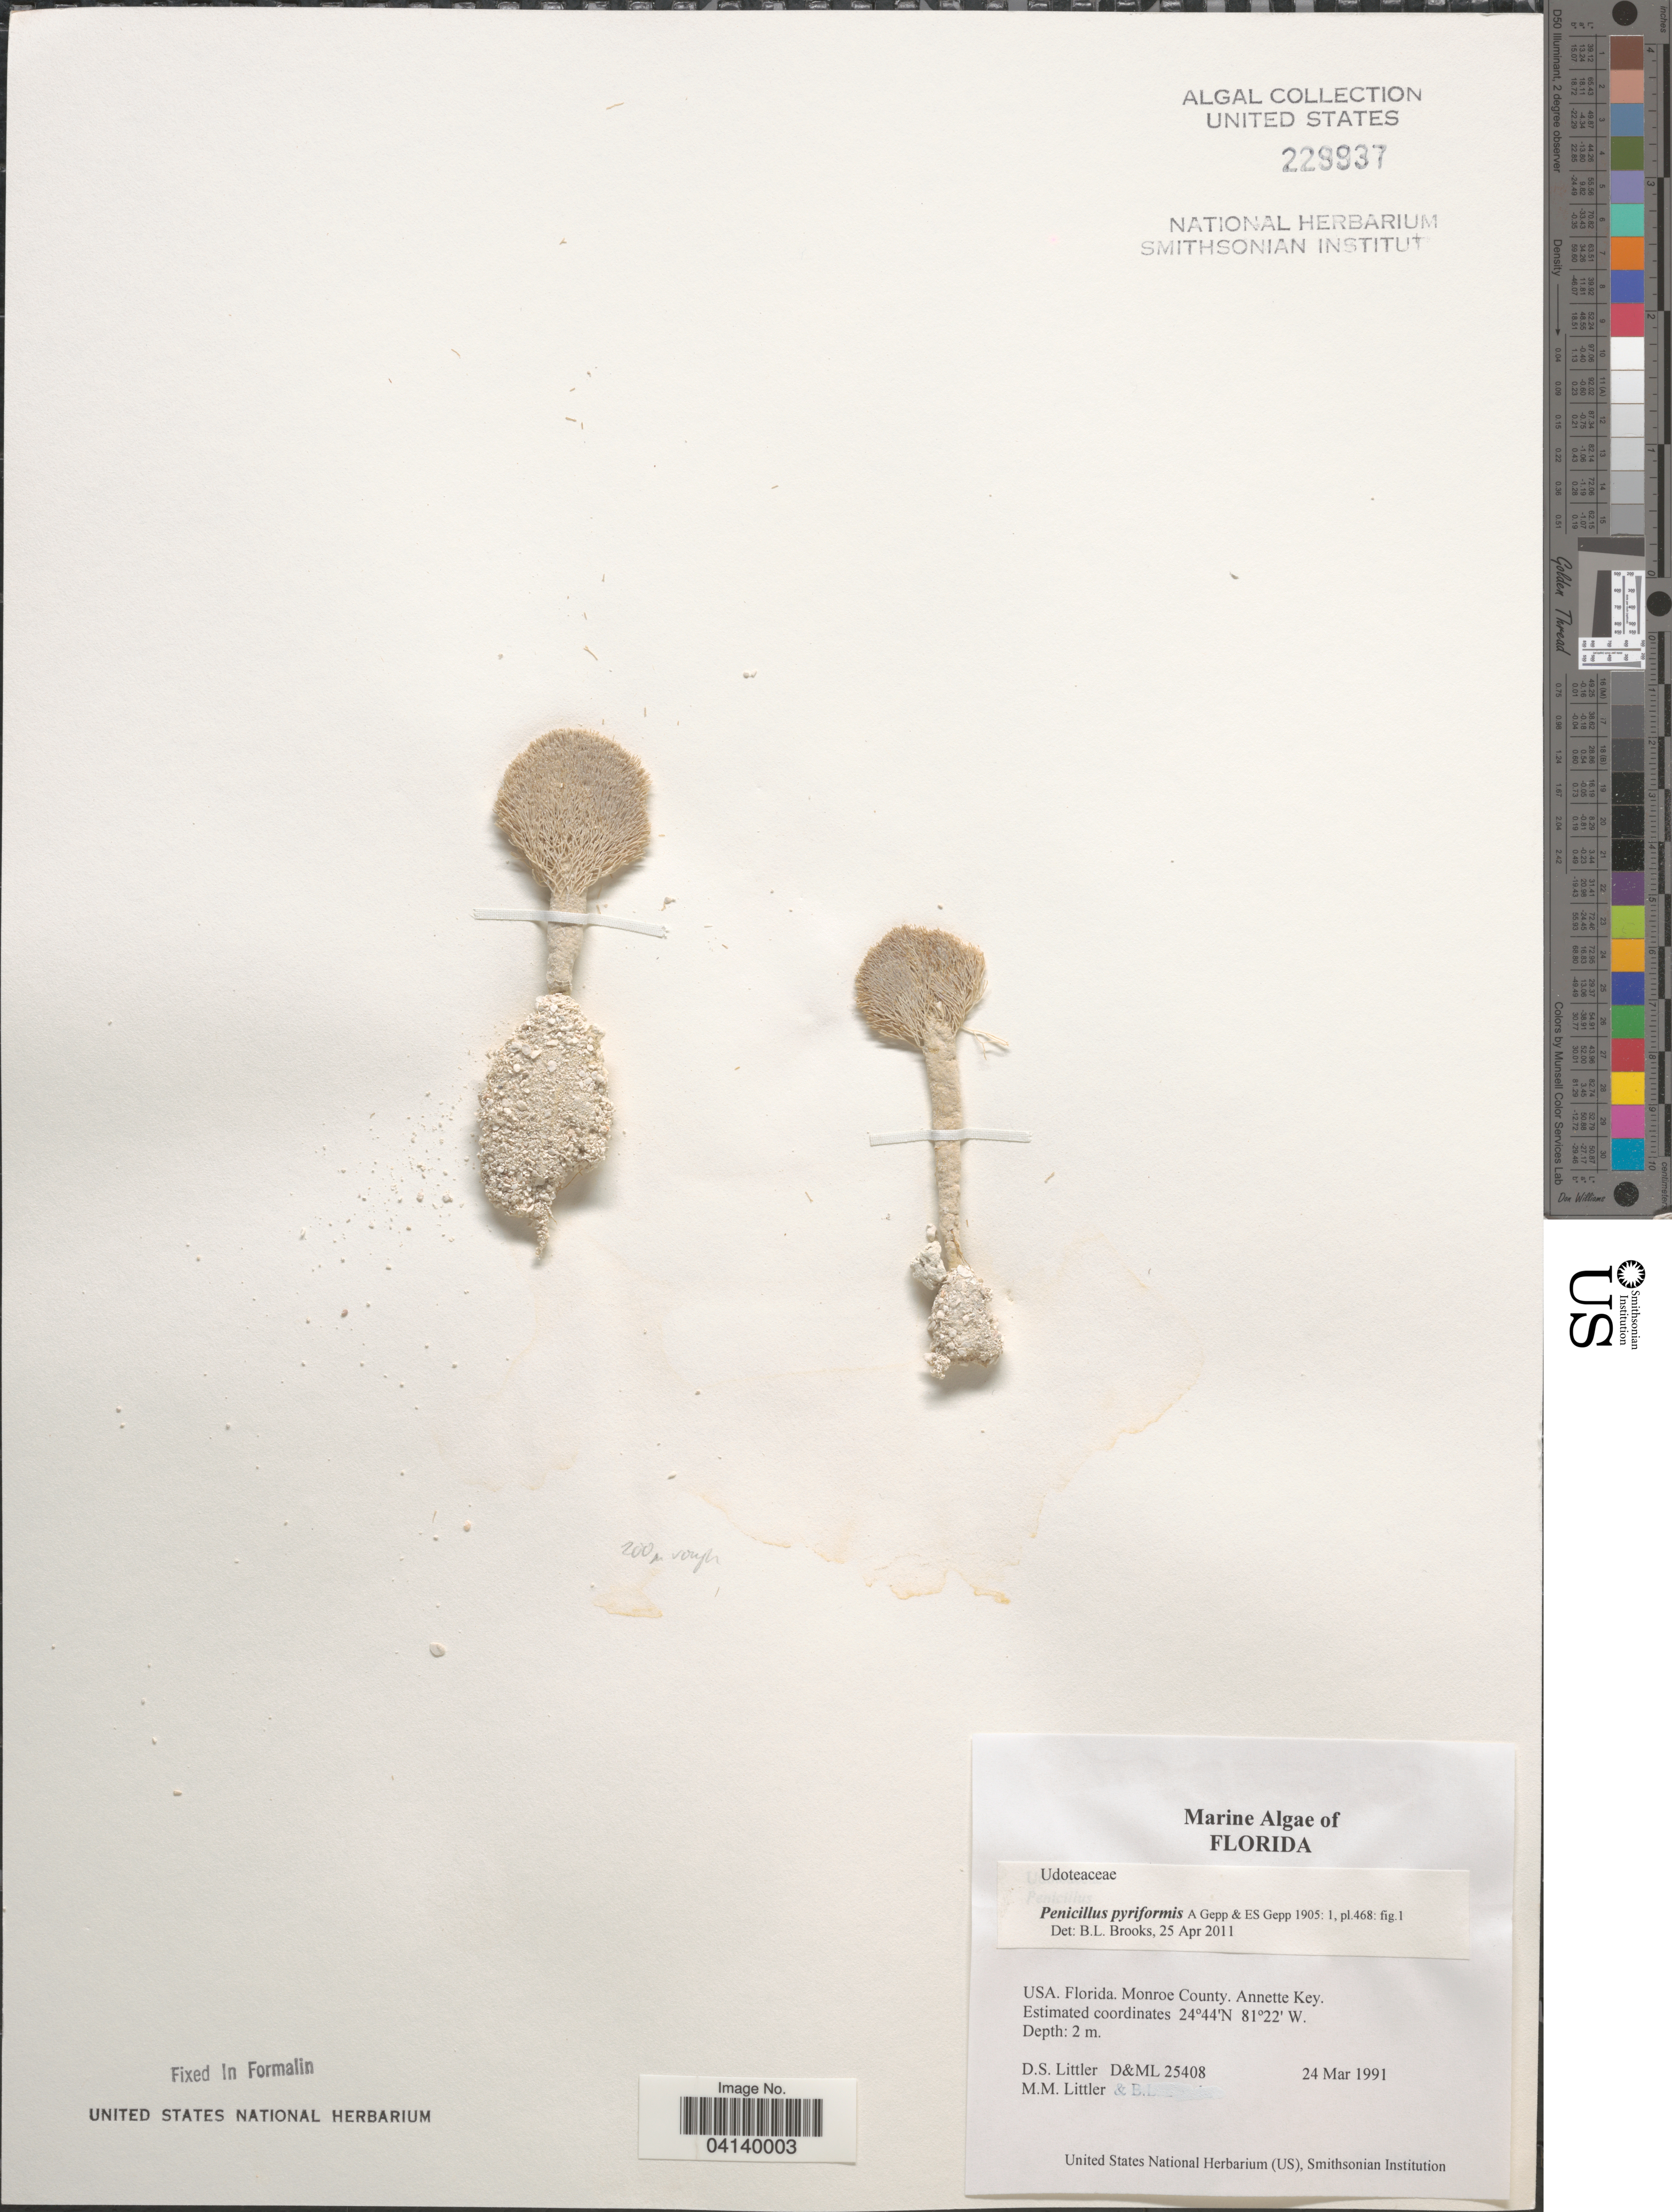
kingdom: Plantae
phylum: Chlorophyta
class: Ulvophyceae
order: Bryopsidales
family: Udoteaceae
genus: Penicillus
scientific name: Penicillus pyriformis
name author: A. Gepp & E. Gepp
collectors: D. S. Littler & Collector illegible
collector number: D&ML25408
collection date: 1991-03-24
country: United States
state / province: Florida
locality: Monroe County. Annette Key.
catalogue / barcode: US 229937